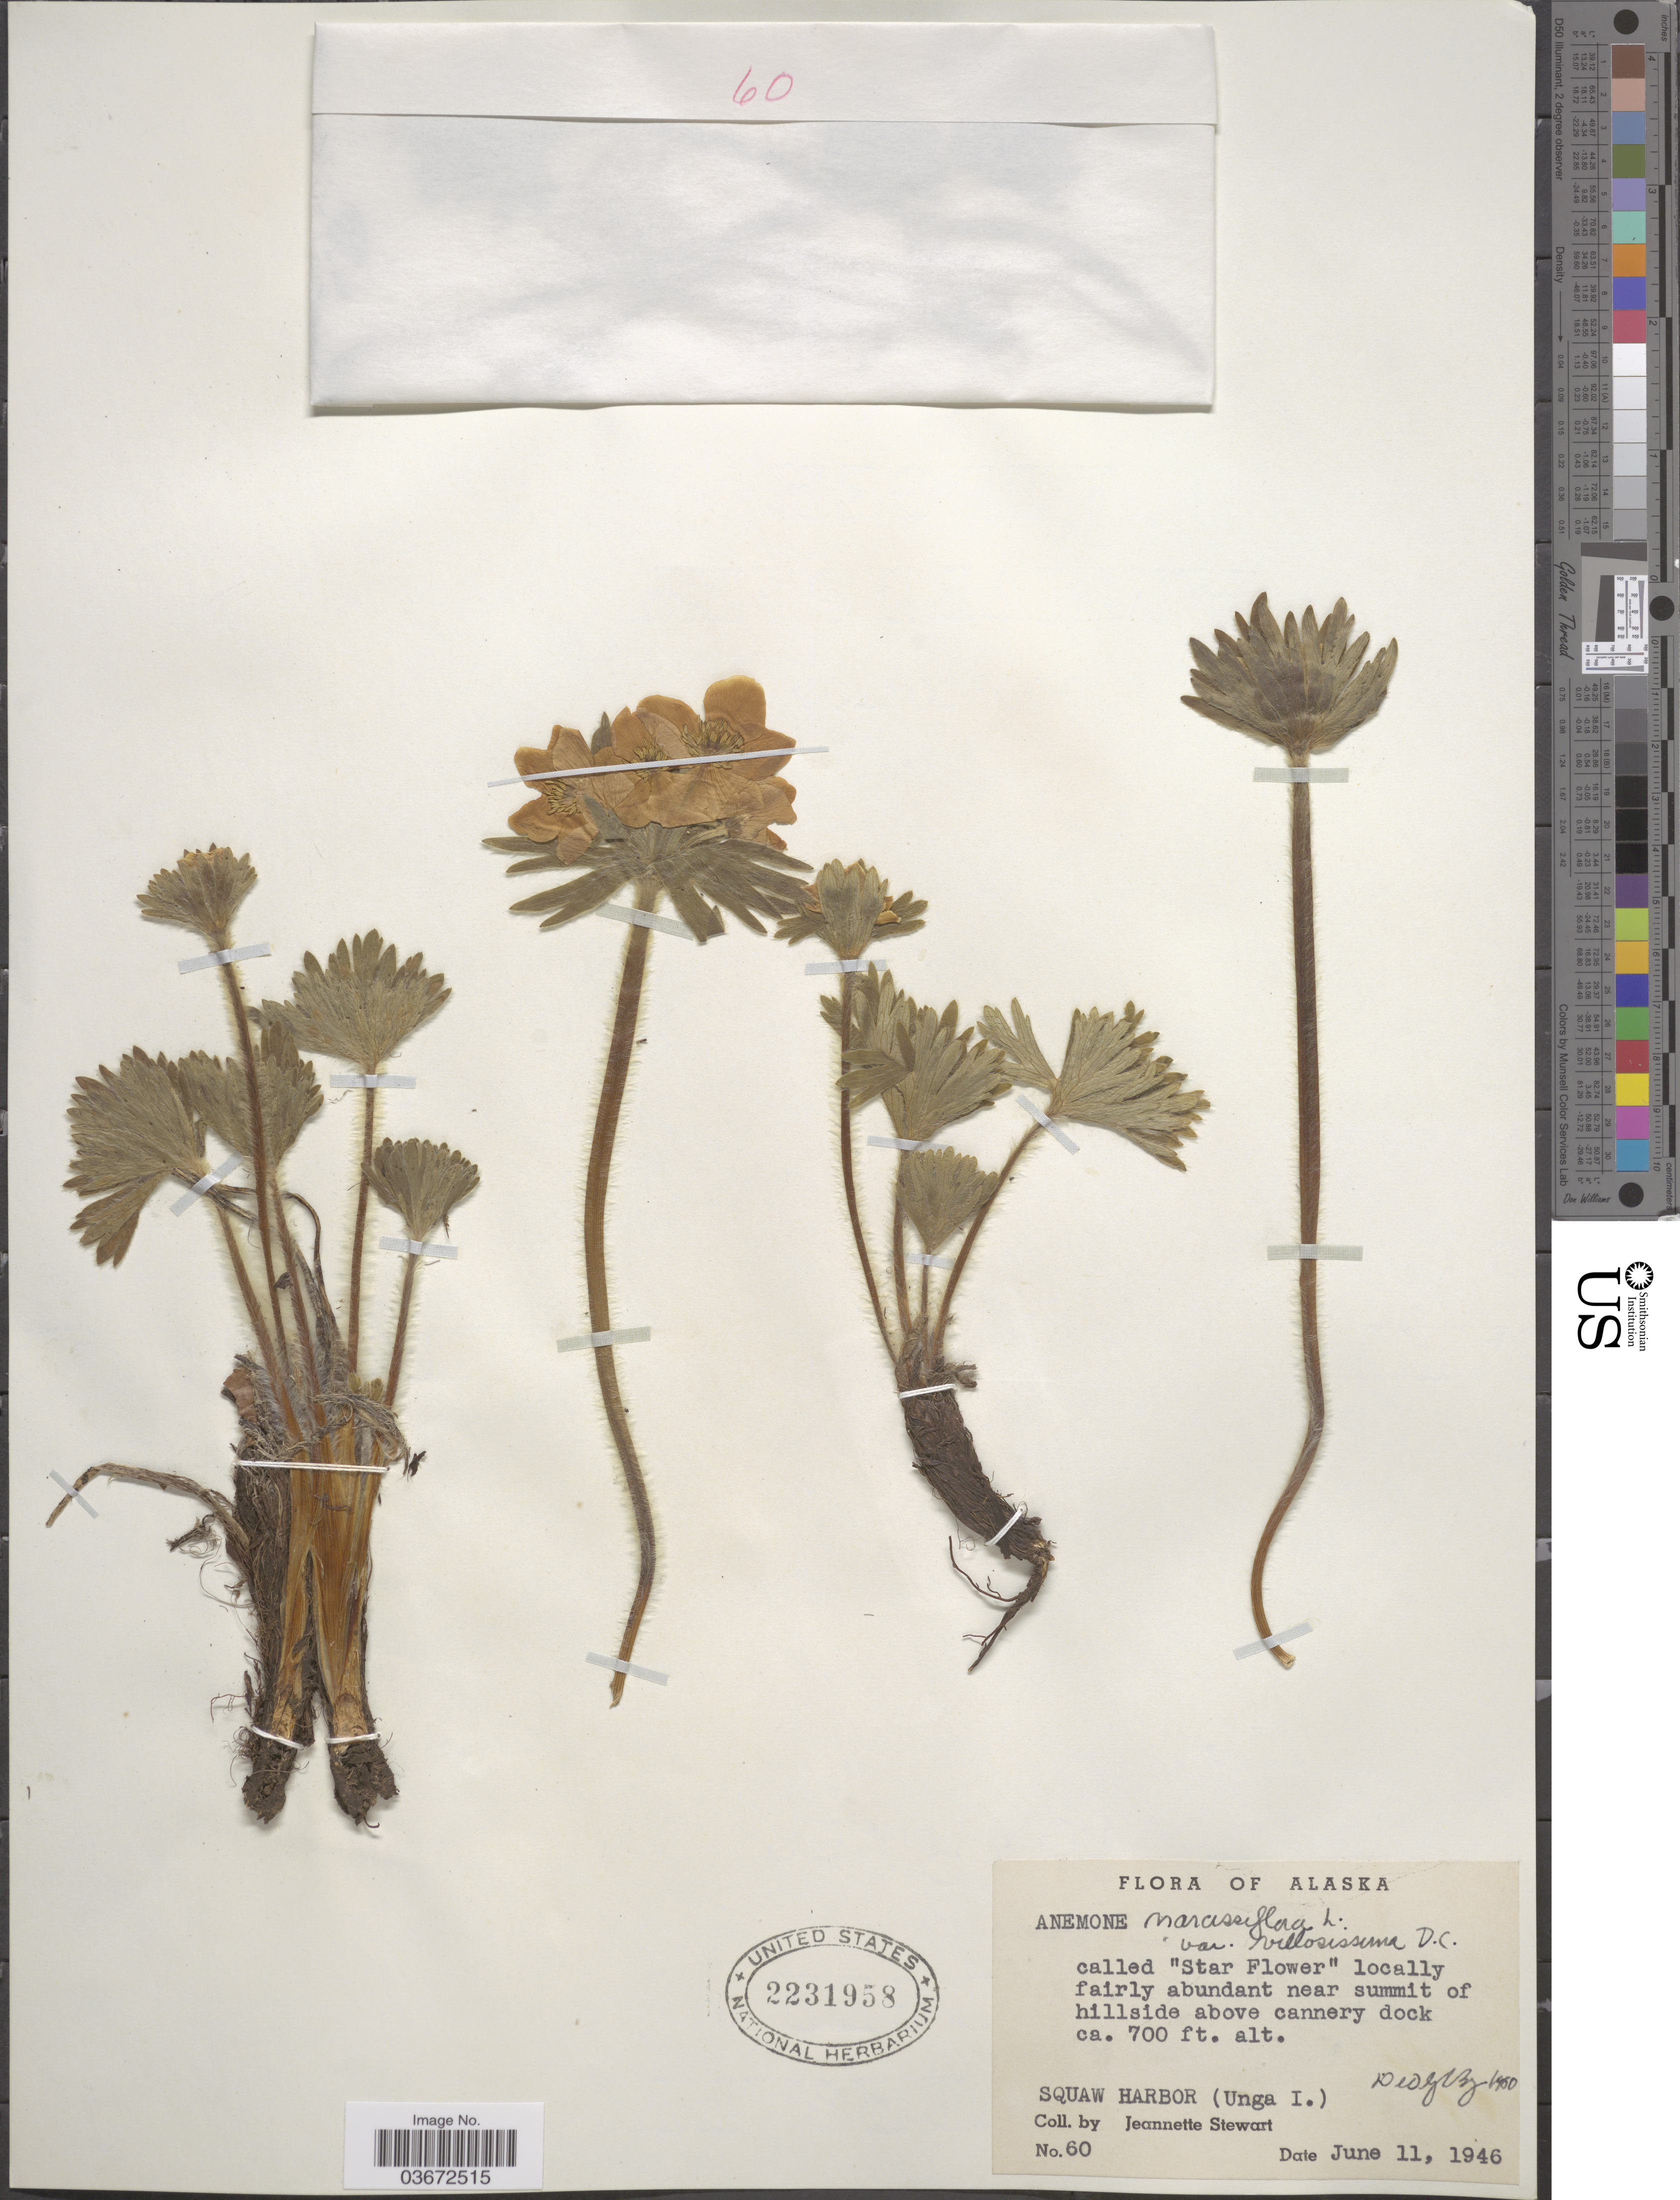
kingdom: Plantae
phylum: Tracheophyta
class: Magnoliopsida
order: Ranunculales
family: Ranunculaceae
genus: Anemone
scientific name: Anemone narcissiflora var. villosissima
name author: DC.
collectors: J. Stewart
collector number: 60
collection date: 1946-06-11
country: United States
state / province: Alaska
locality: Above cannery dock. Sqauw Harbor (Unga I.).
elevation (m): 213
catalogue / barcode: US 2231958